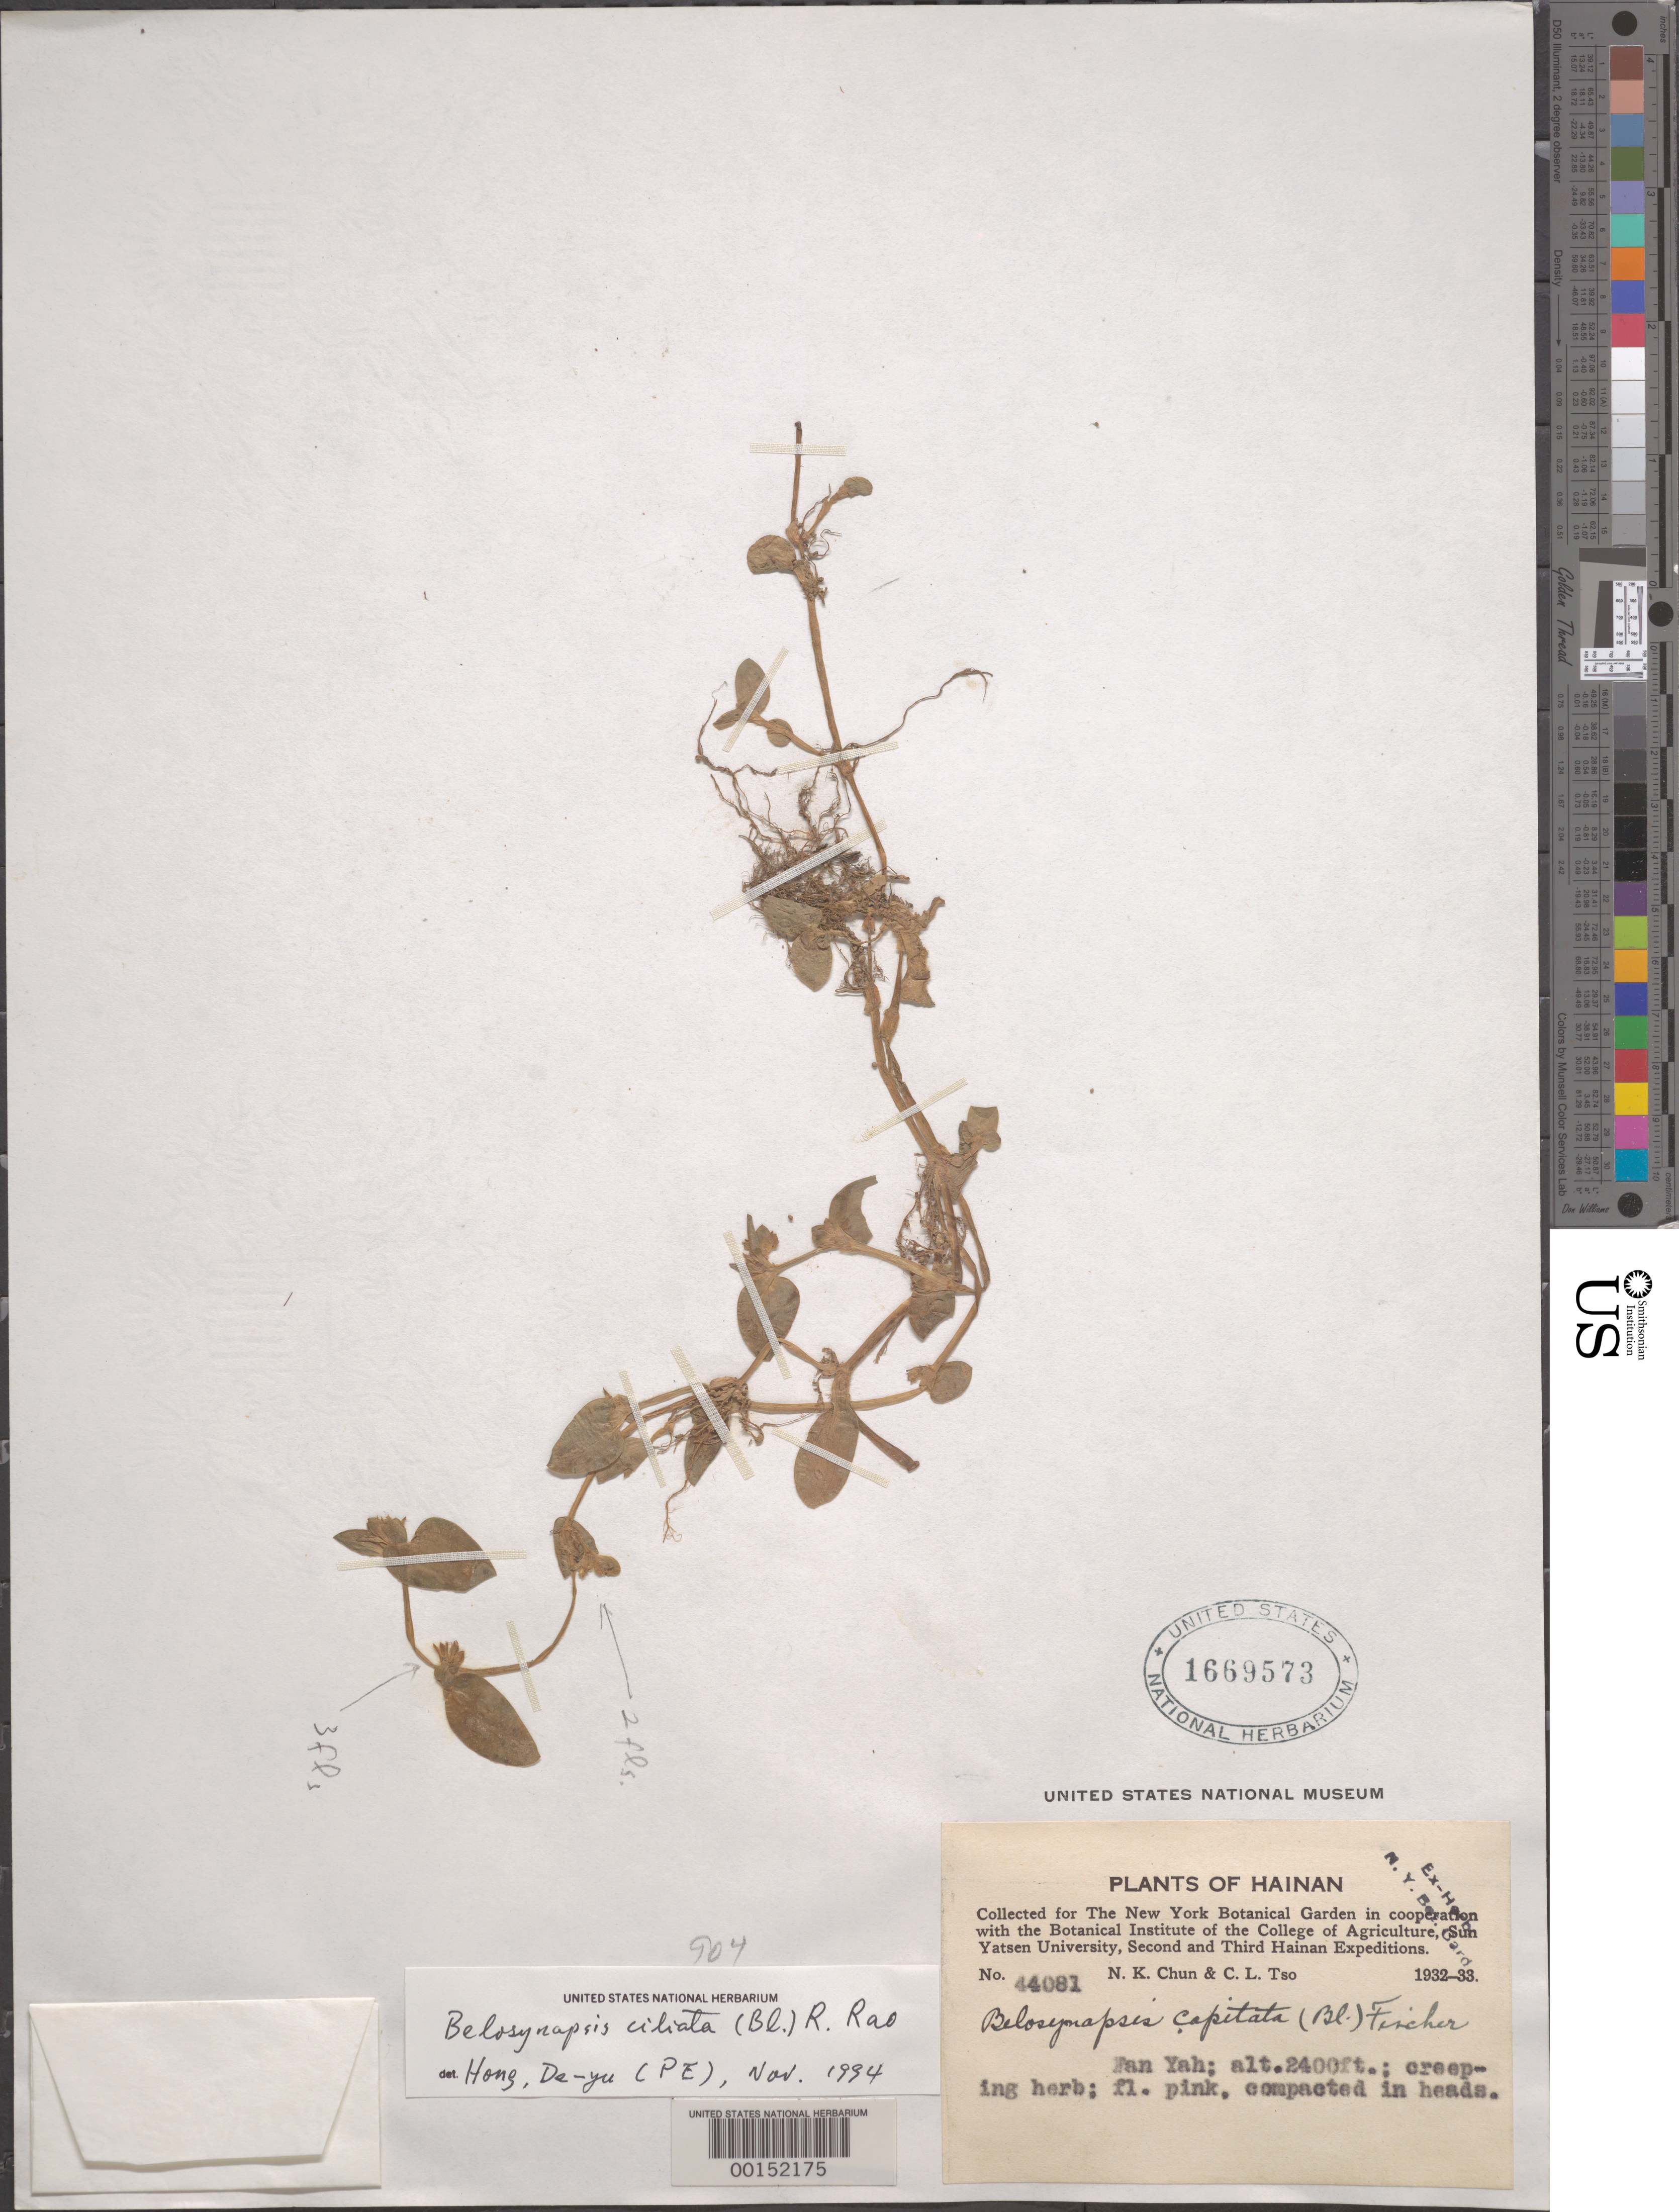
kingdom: Plantae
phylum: Tracheophyta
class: Liliopsida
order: Commelinales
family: Commelinaceae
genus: Belosynapsis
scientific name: Belosynapsis ciliata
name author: (Blume) R.S. Rao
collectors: N. K. Chun & C. Tso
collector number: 44081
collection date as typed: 1932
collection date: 1932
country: China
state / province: Hainan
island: Hainan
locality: Hainan; fanyah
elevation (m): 732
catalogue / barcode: US 1669573